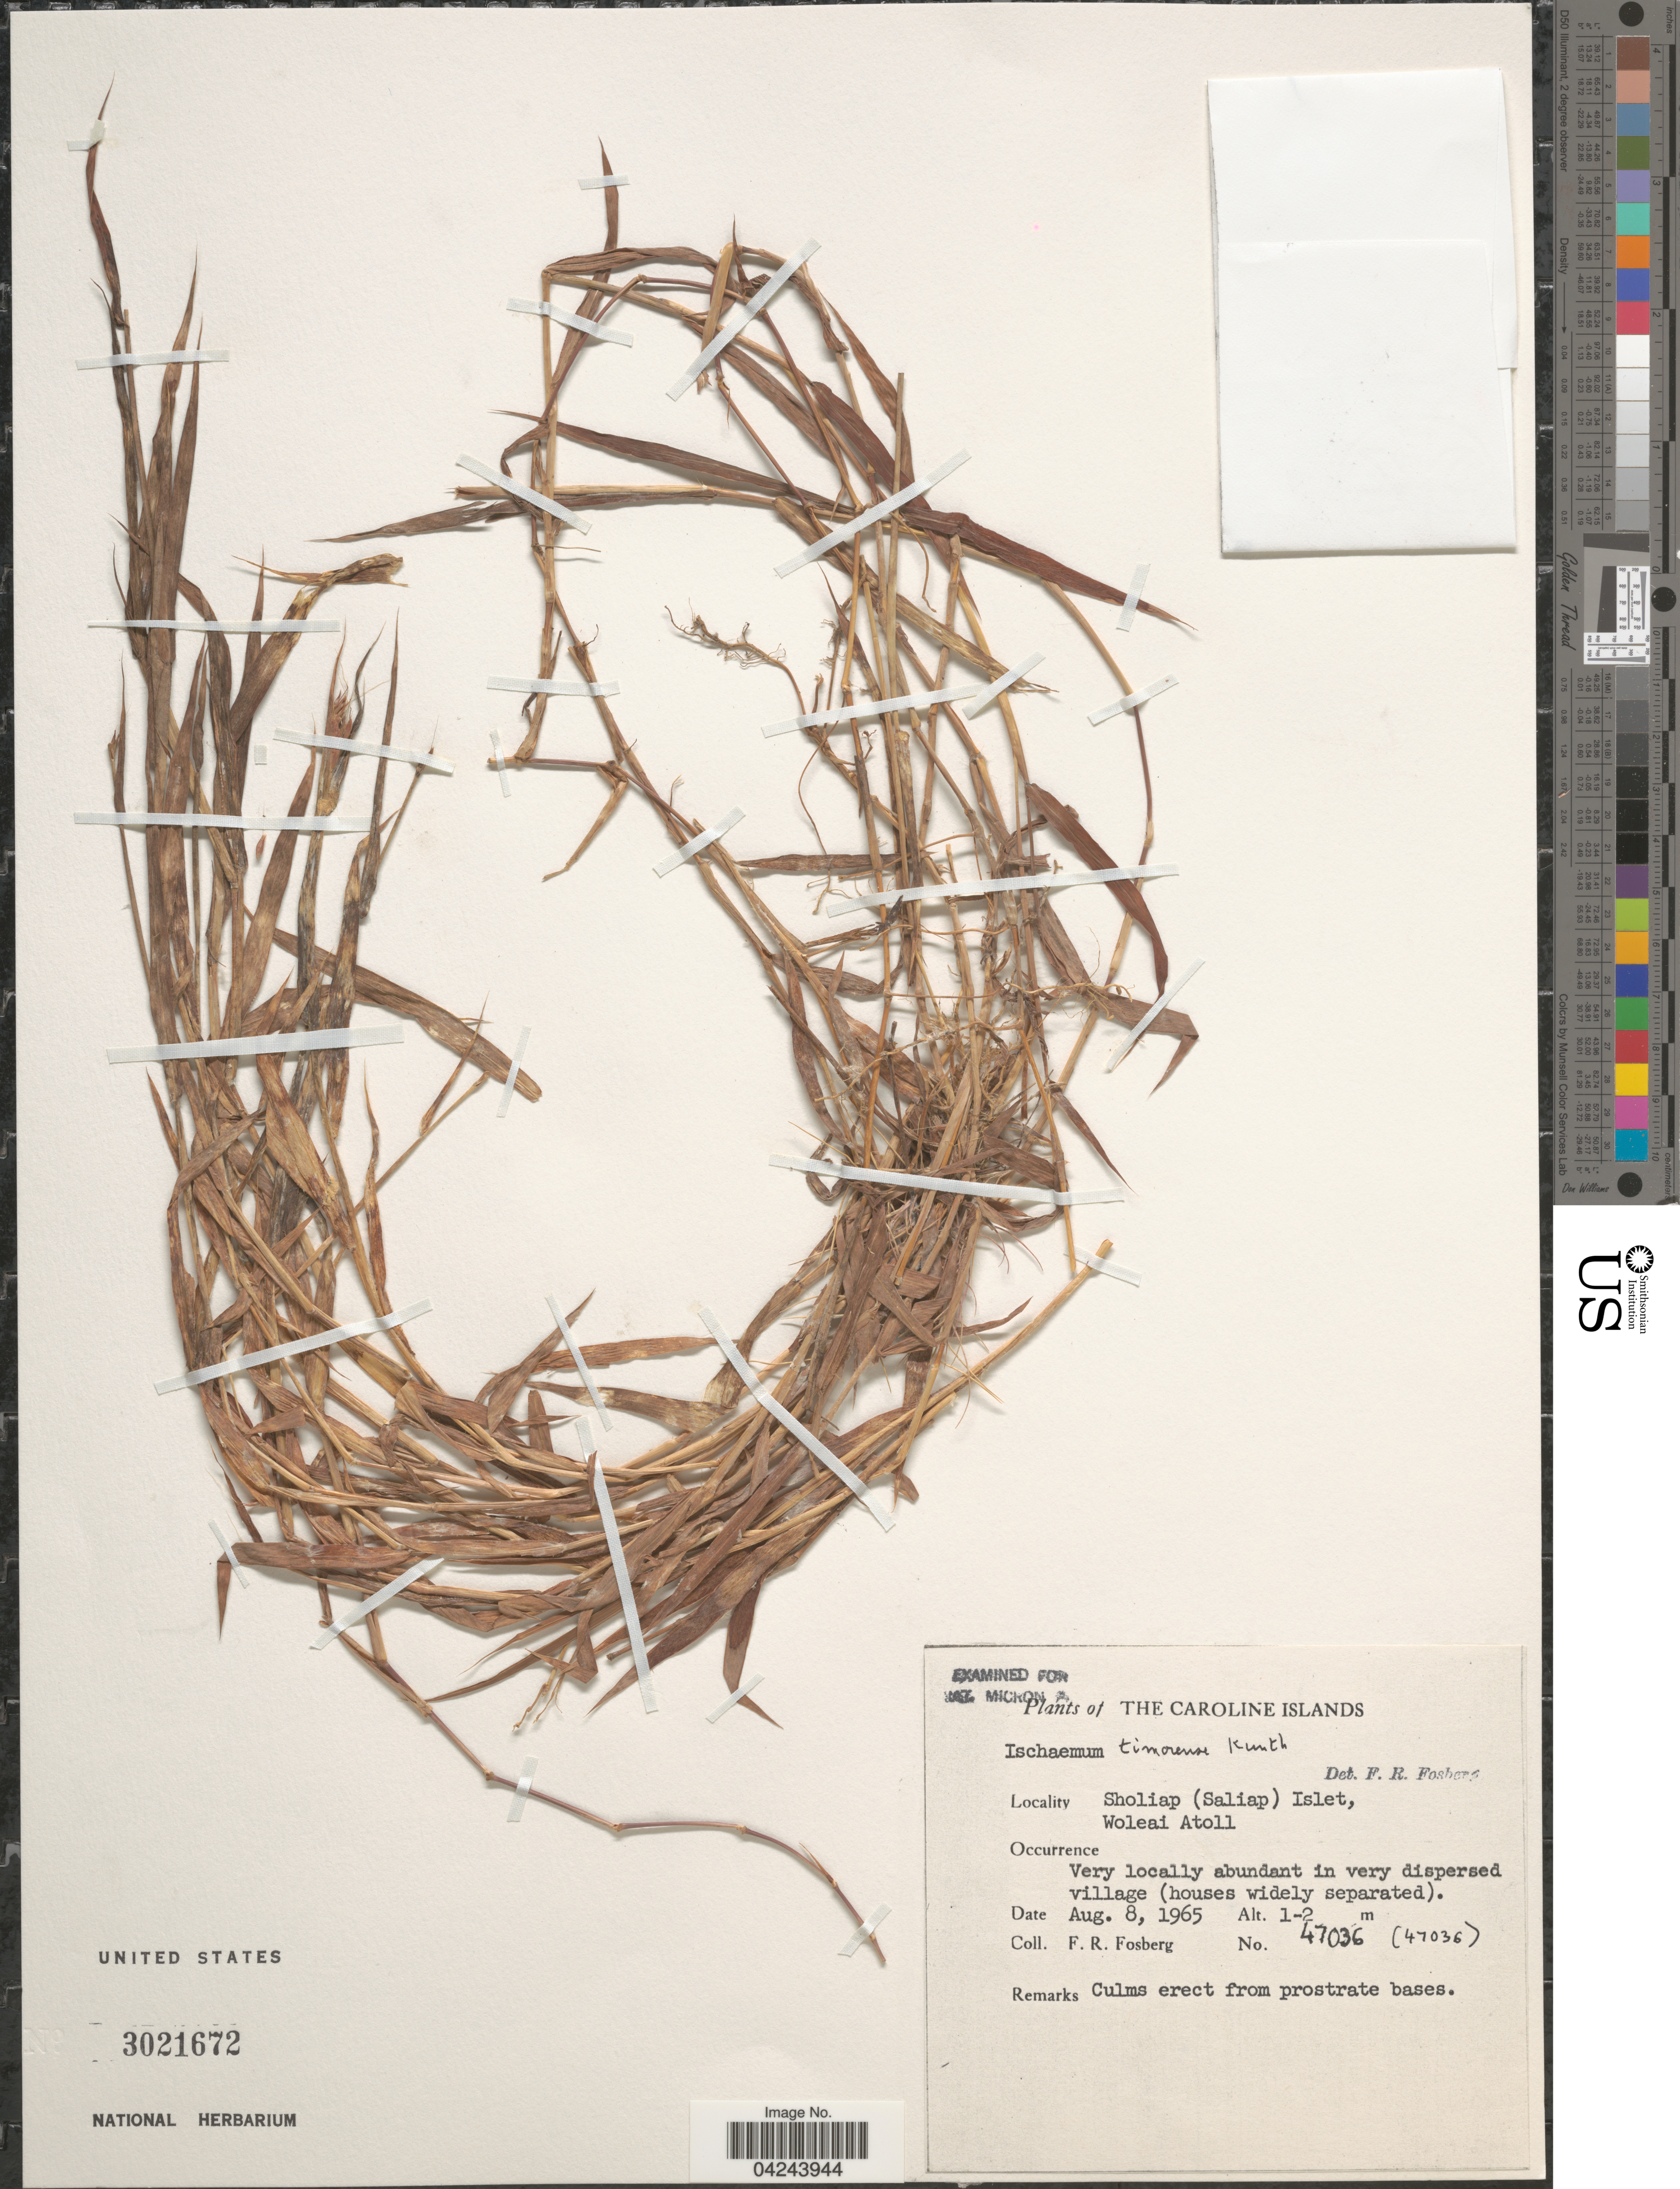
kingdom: Plantae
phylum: Tracheophyta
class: Liliopsida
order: Poales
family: Poaceae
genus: Ischaemum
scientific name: Ischaemum timorense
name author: Kunth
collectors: F. R. Fosberg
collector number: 47036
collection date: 1965-08-08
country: Micronesia, Federated States of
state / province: Yap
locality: The Caroline Islands. Sholiap (Saliap) Islet, Woleai Atoll.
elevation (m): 1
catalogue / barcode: US 3021672